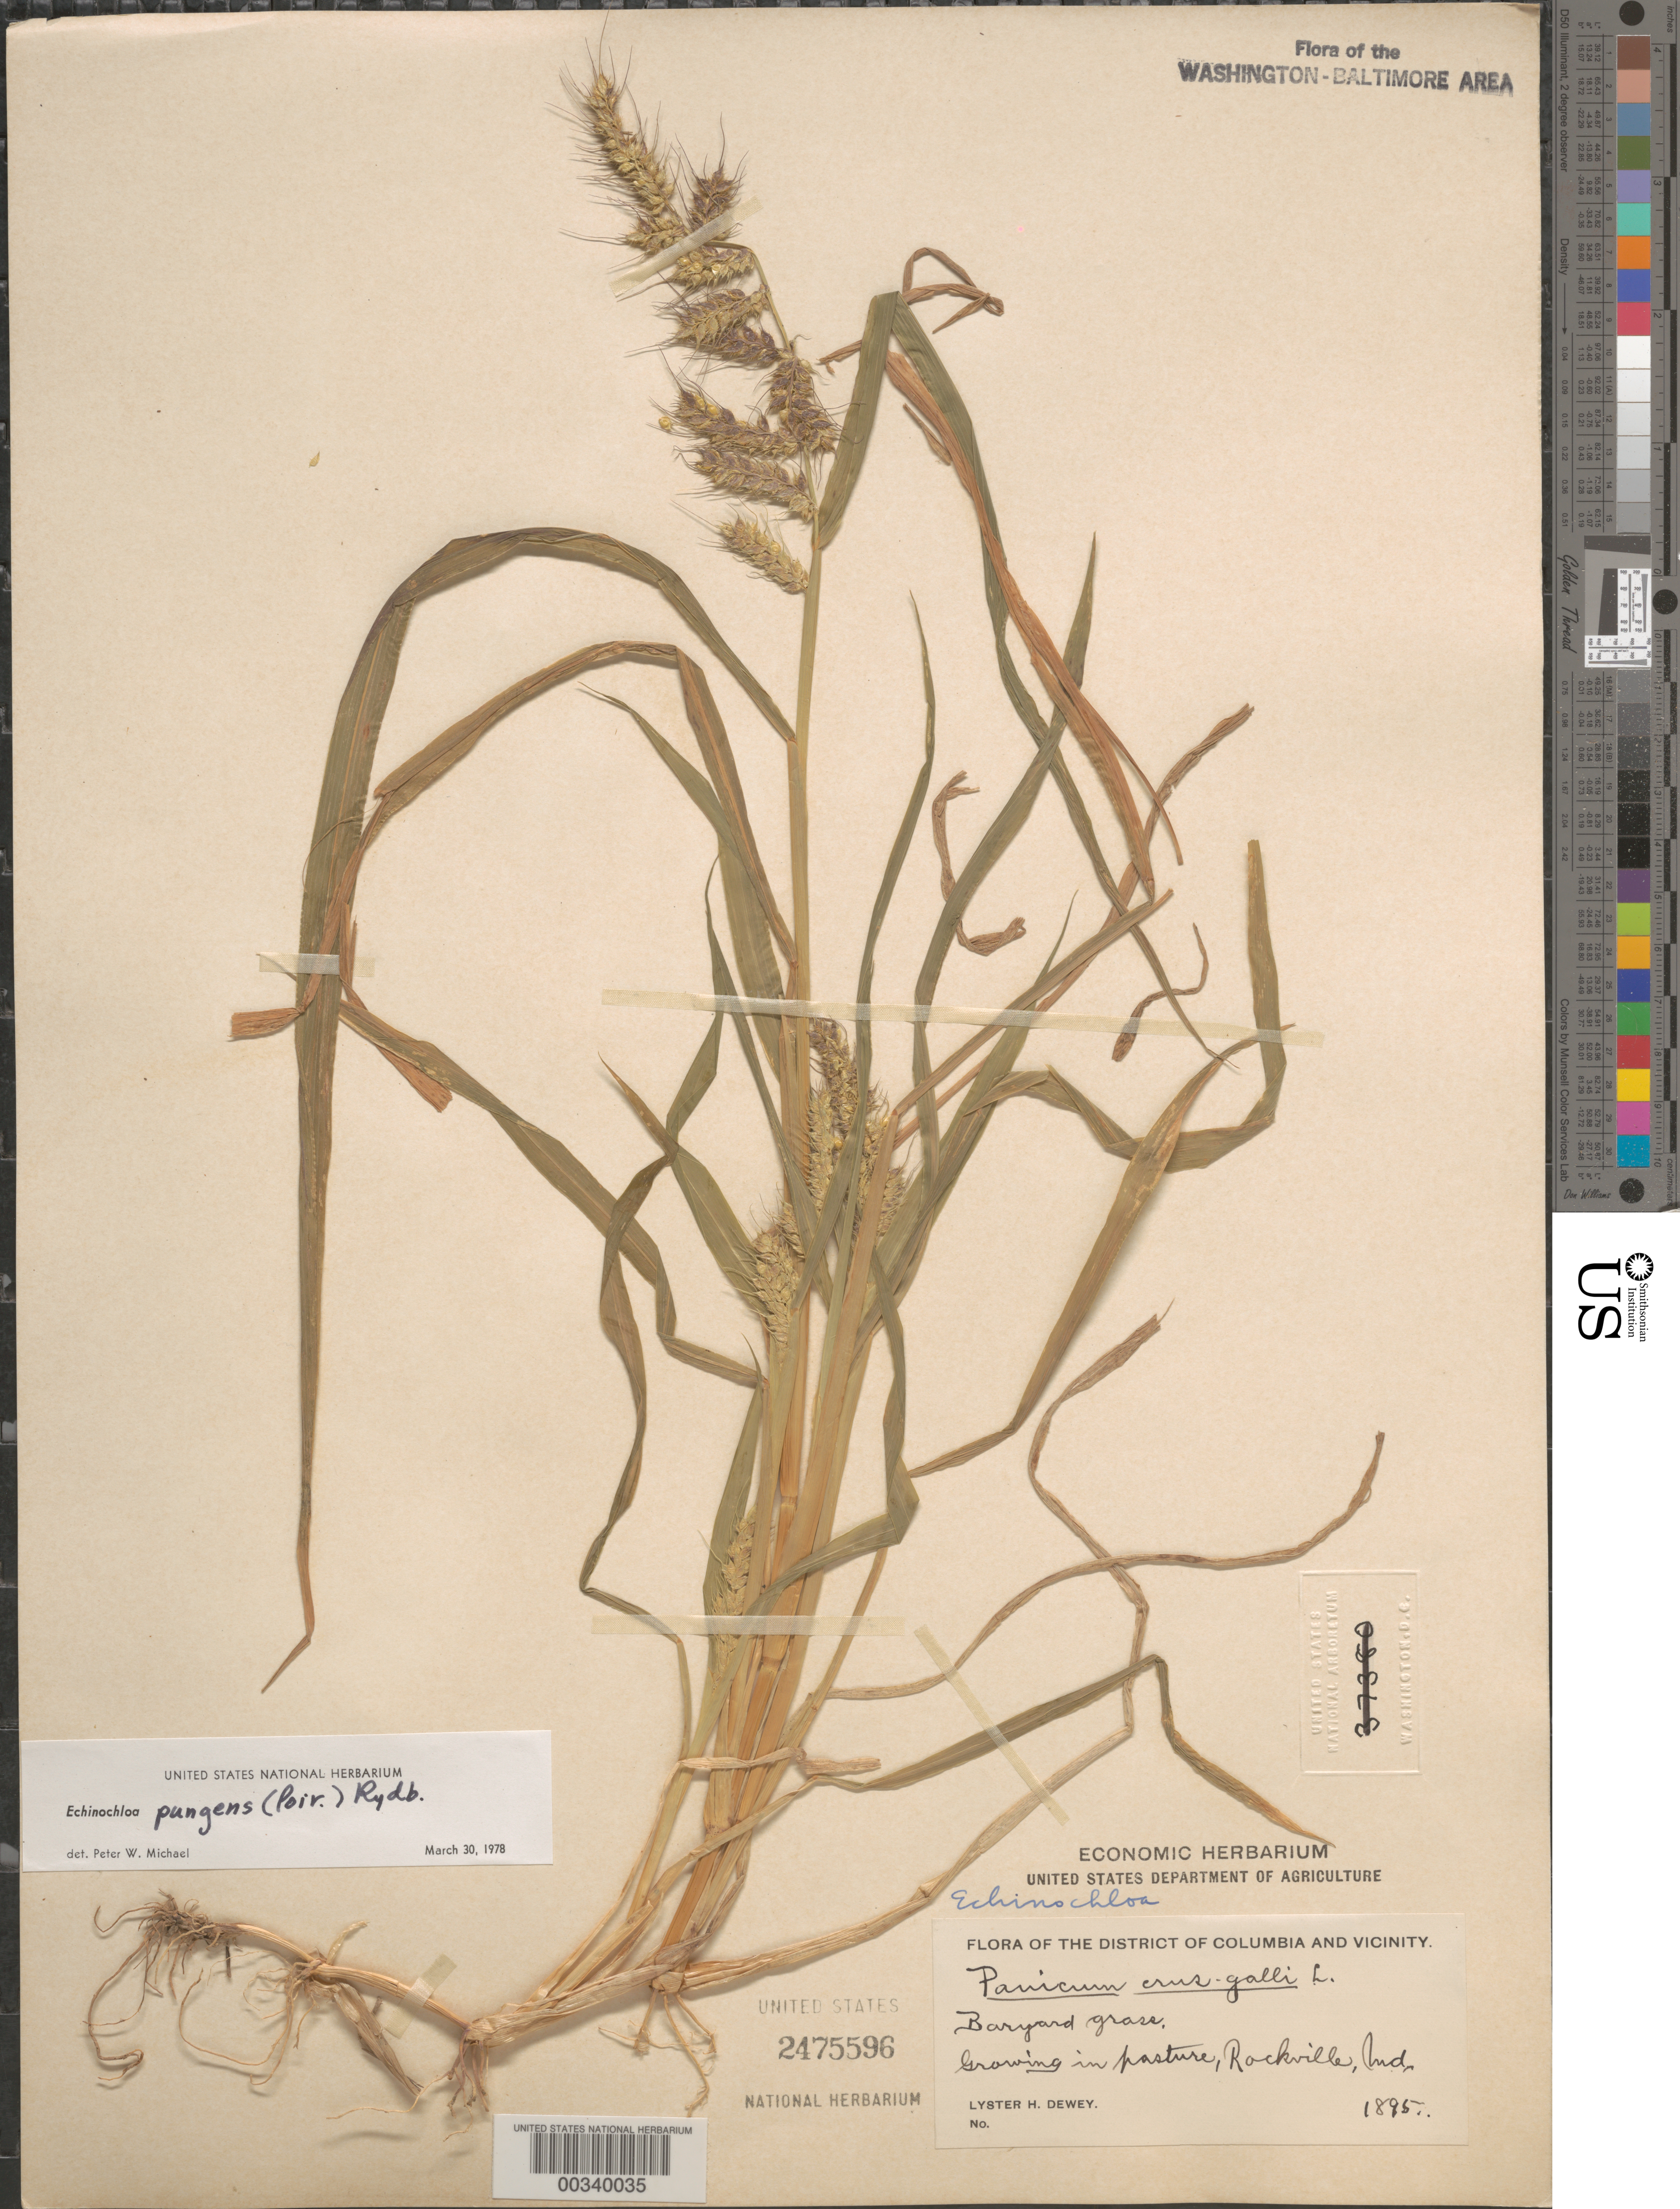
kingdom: Plantae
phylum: Tracheophyta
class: Liliopsida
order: Poales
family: Poaceae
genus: Echinochloa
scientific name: Echinochloa muricata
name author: (P. Beauv.) Fernald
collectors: L. H. Dewey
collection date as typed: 1895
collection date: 1895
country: United States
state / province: Maryland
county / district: Montgomery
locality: Rockville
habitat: In pasture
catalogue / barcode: US 2475596